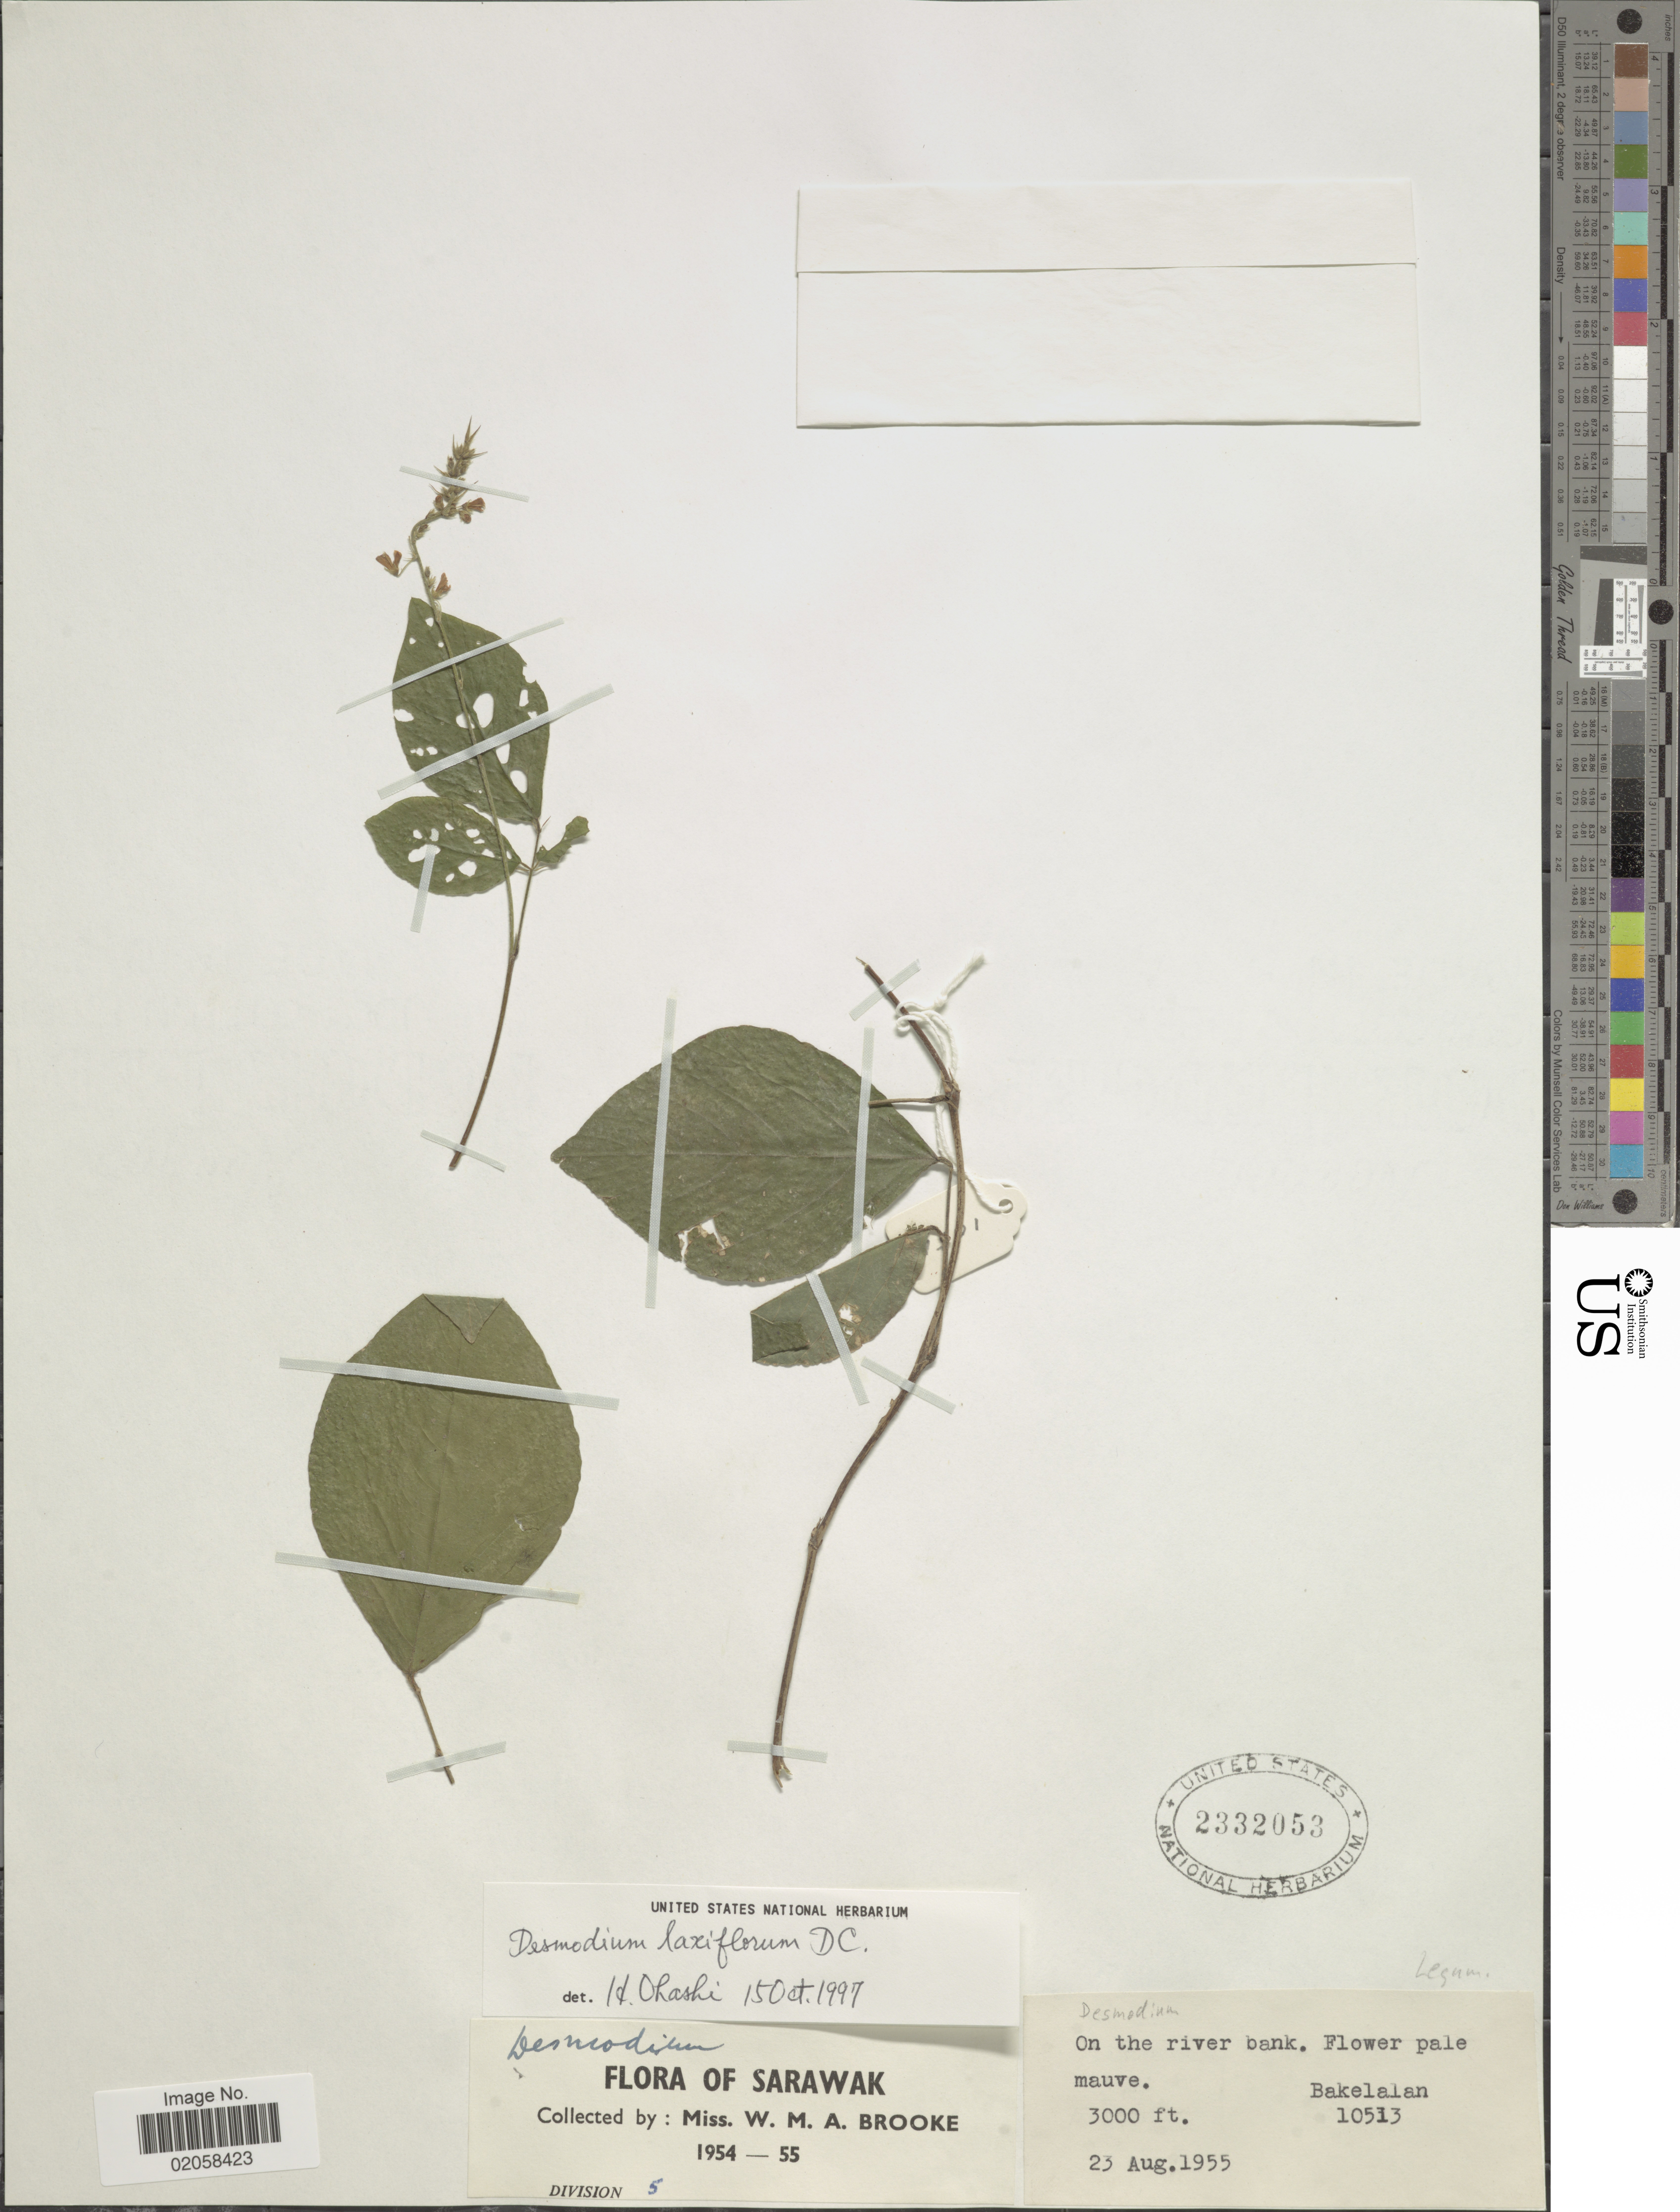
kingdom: Plantae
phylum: Tracheophyta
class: Magnoliopsida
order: Fabales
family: Fabaceae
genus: Sohmaea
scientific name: Sohmaea laxiflora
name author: (DC.) H. Ohashi & K. Ohashi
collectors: W. Brooke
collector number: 10513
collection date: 1955-08-23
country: Malaysia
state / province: Sarawak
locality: On the river bank, Bakelalan.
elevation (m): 914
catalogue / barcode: US 2332053